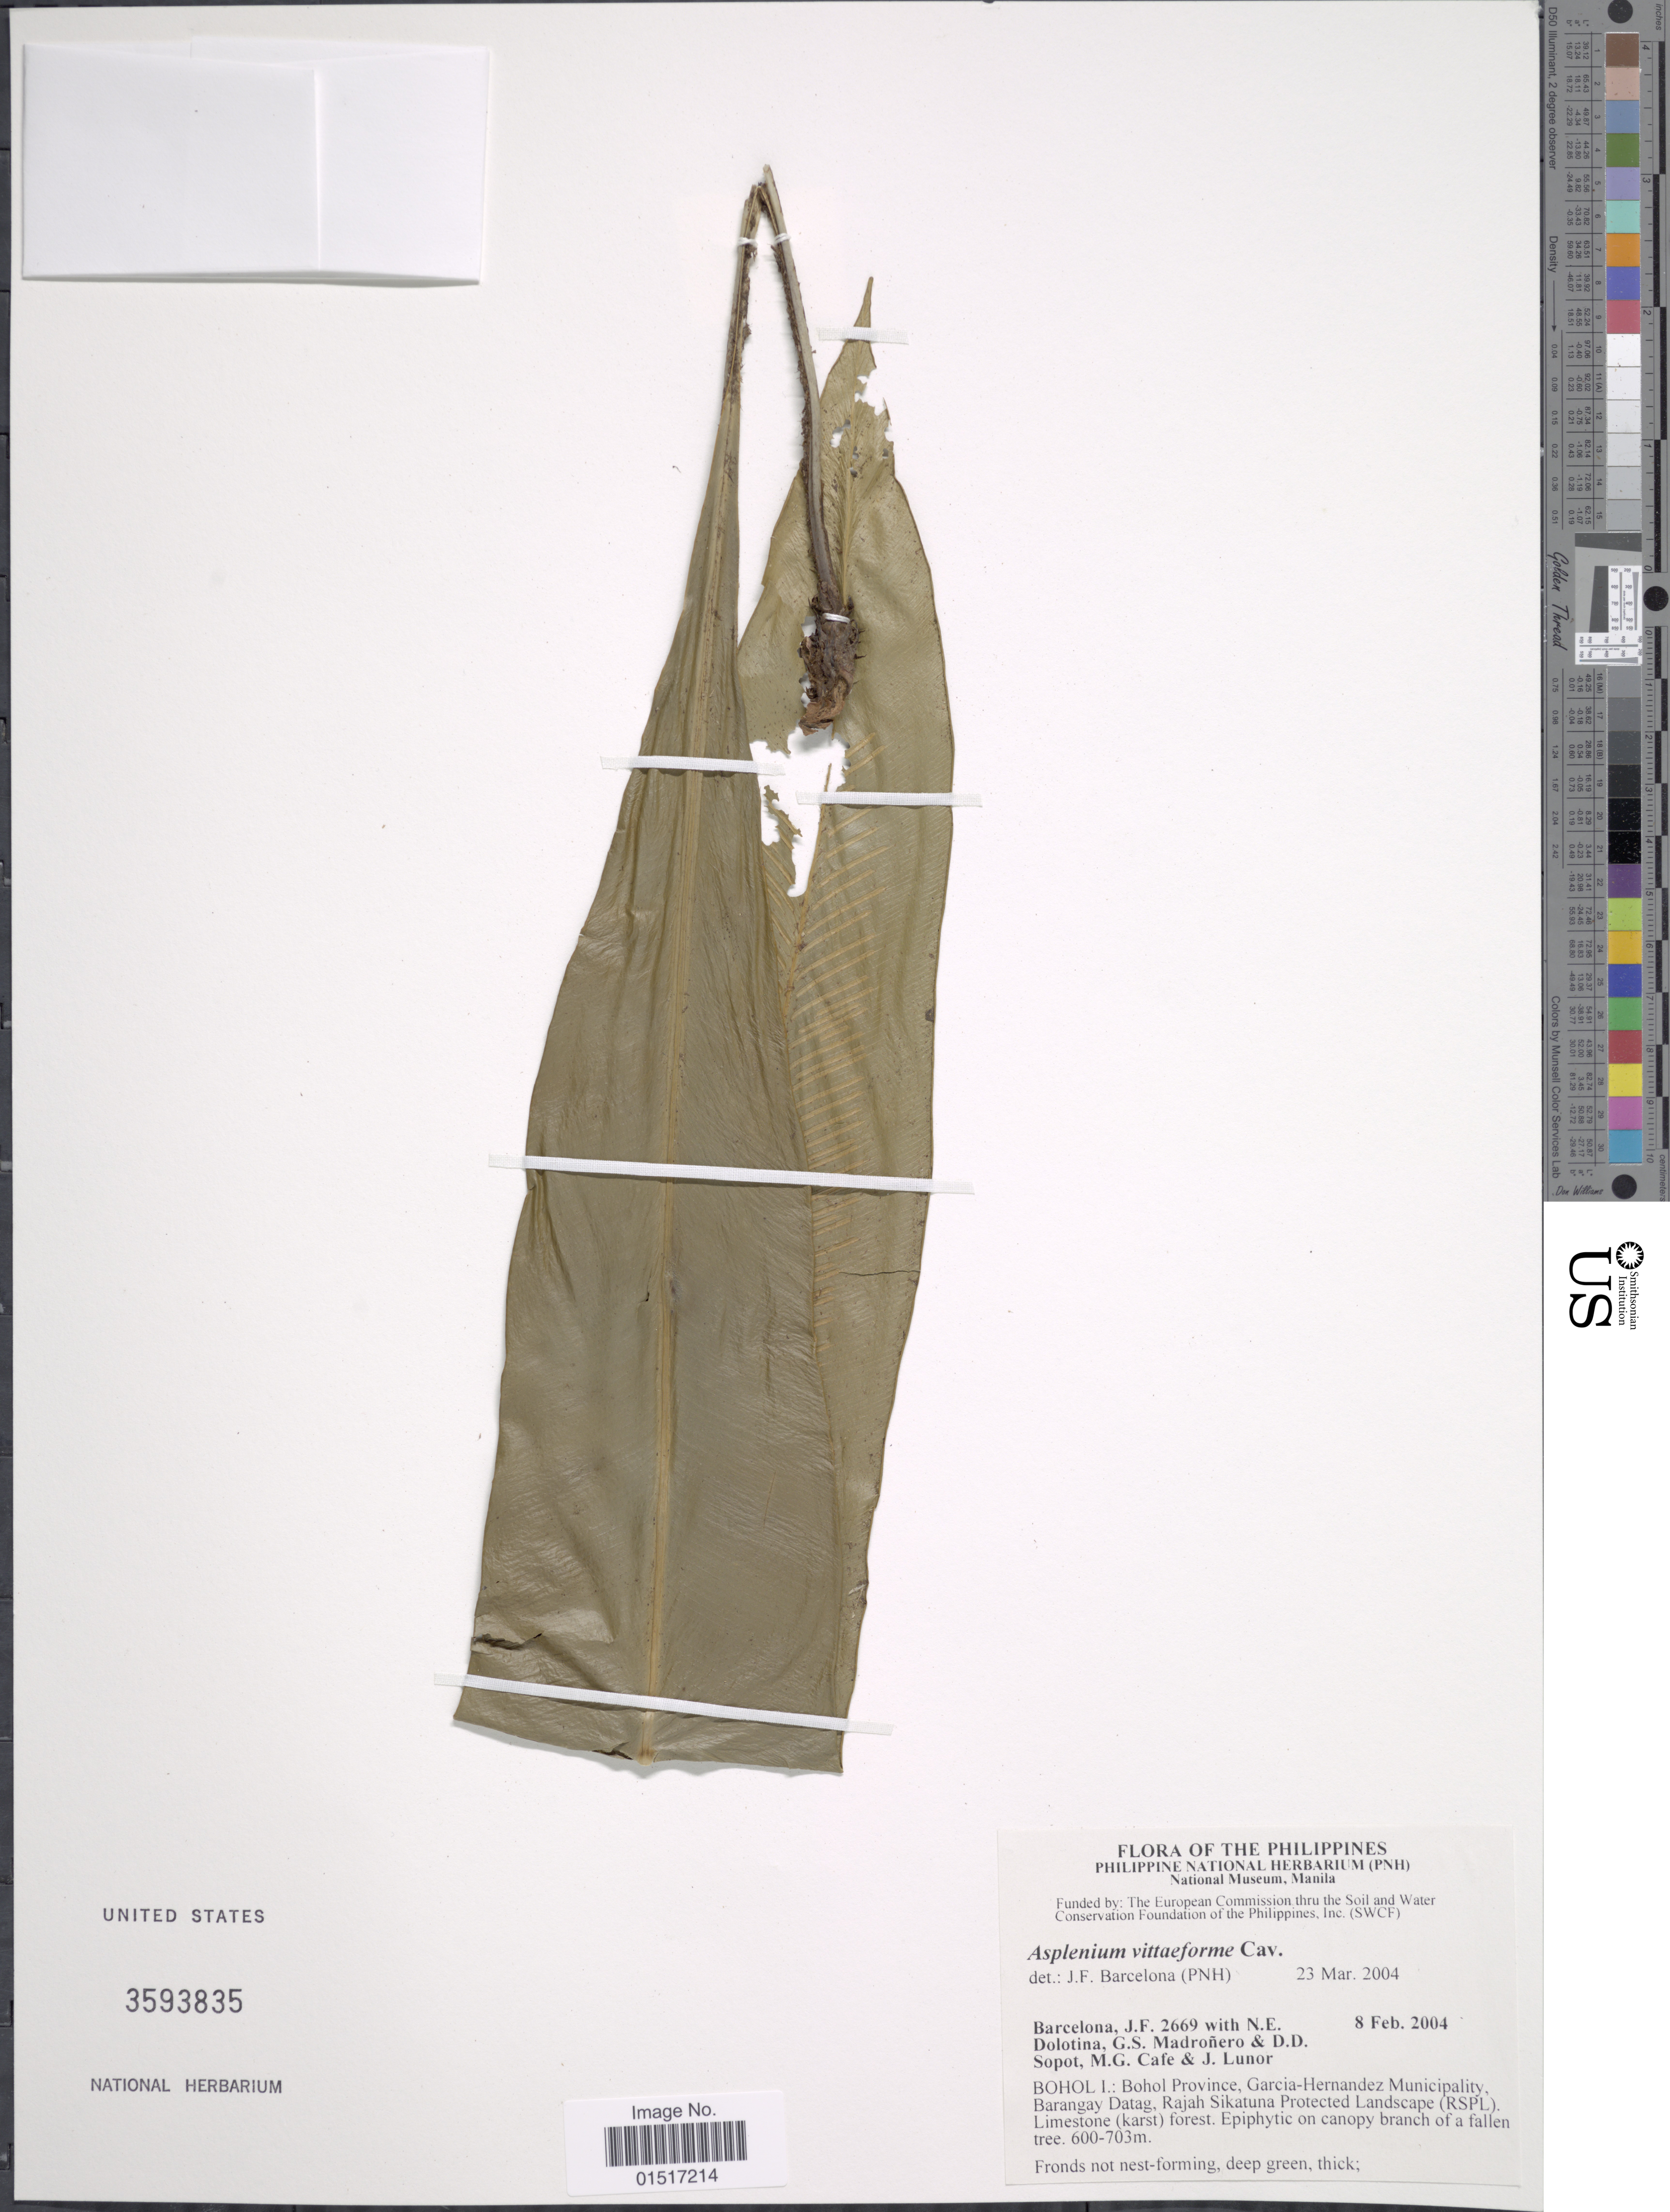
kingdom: Plantae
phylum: Tracheophyta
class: Polypodiopsida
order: Polypodiales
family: Aspleniaceae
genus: Asplenium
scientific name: Asplenium vittiforme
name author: Cav.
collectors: J. F. Barcelona, N. Dolotina, G. Madroñero, D. Sopot & et al.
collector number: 2669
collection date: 2004-02-08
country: Philippines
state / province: Central Visayas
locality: Bohol I.: Bohol Province, Garcia-Hernandez Municipality, Barangay Datag, Rajah Sikatuna Protected Landscape (RSPL)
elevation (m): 600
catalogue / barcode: US 3593835